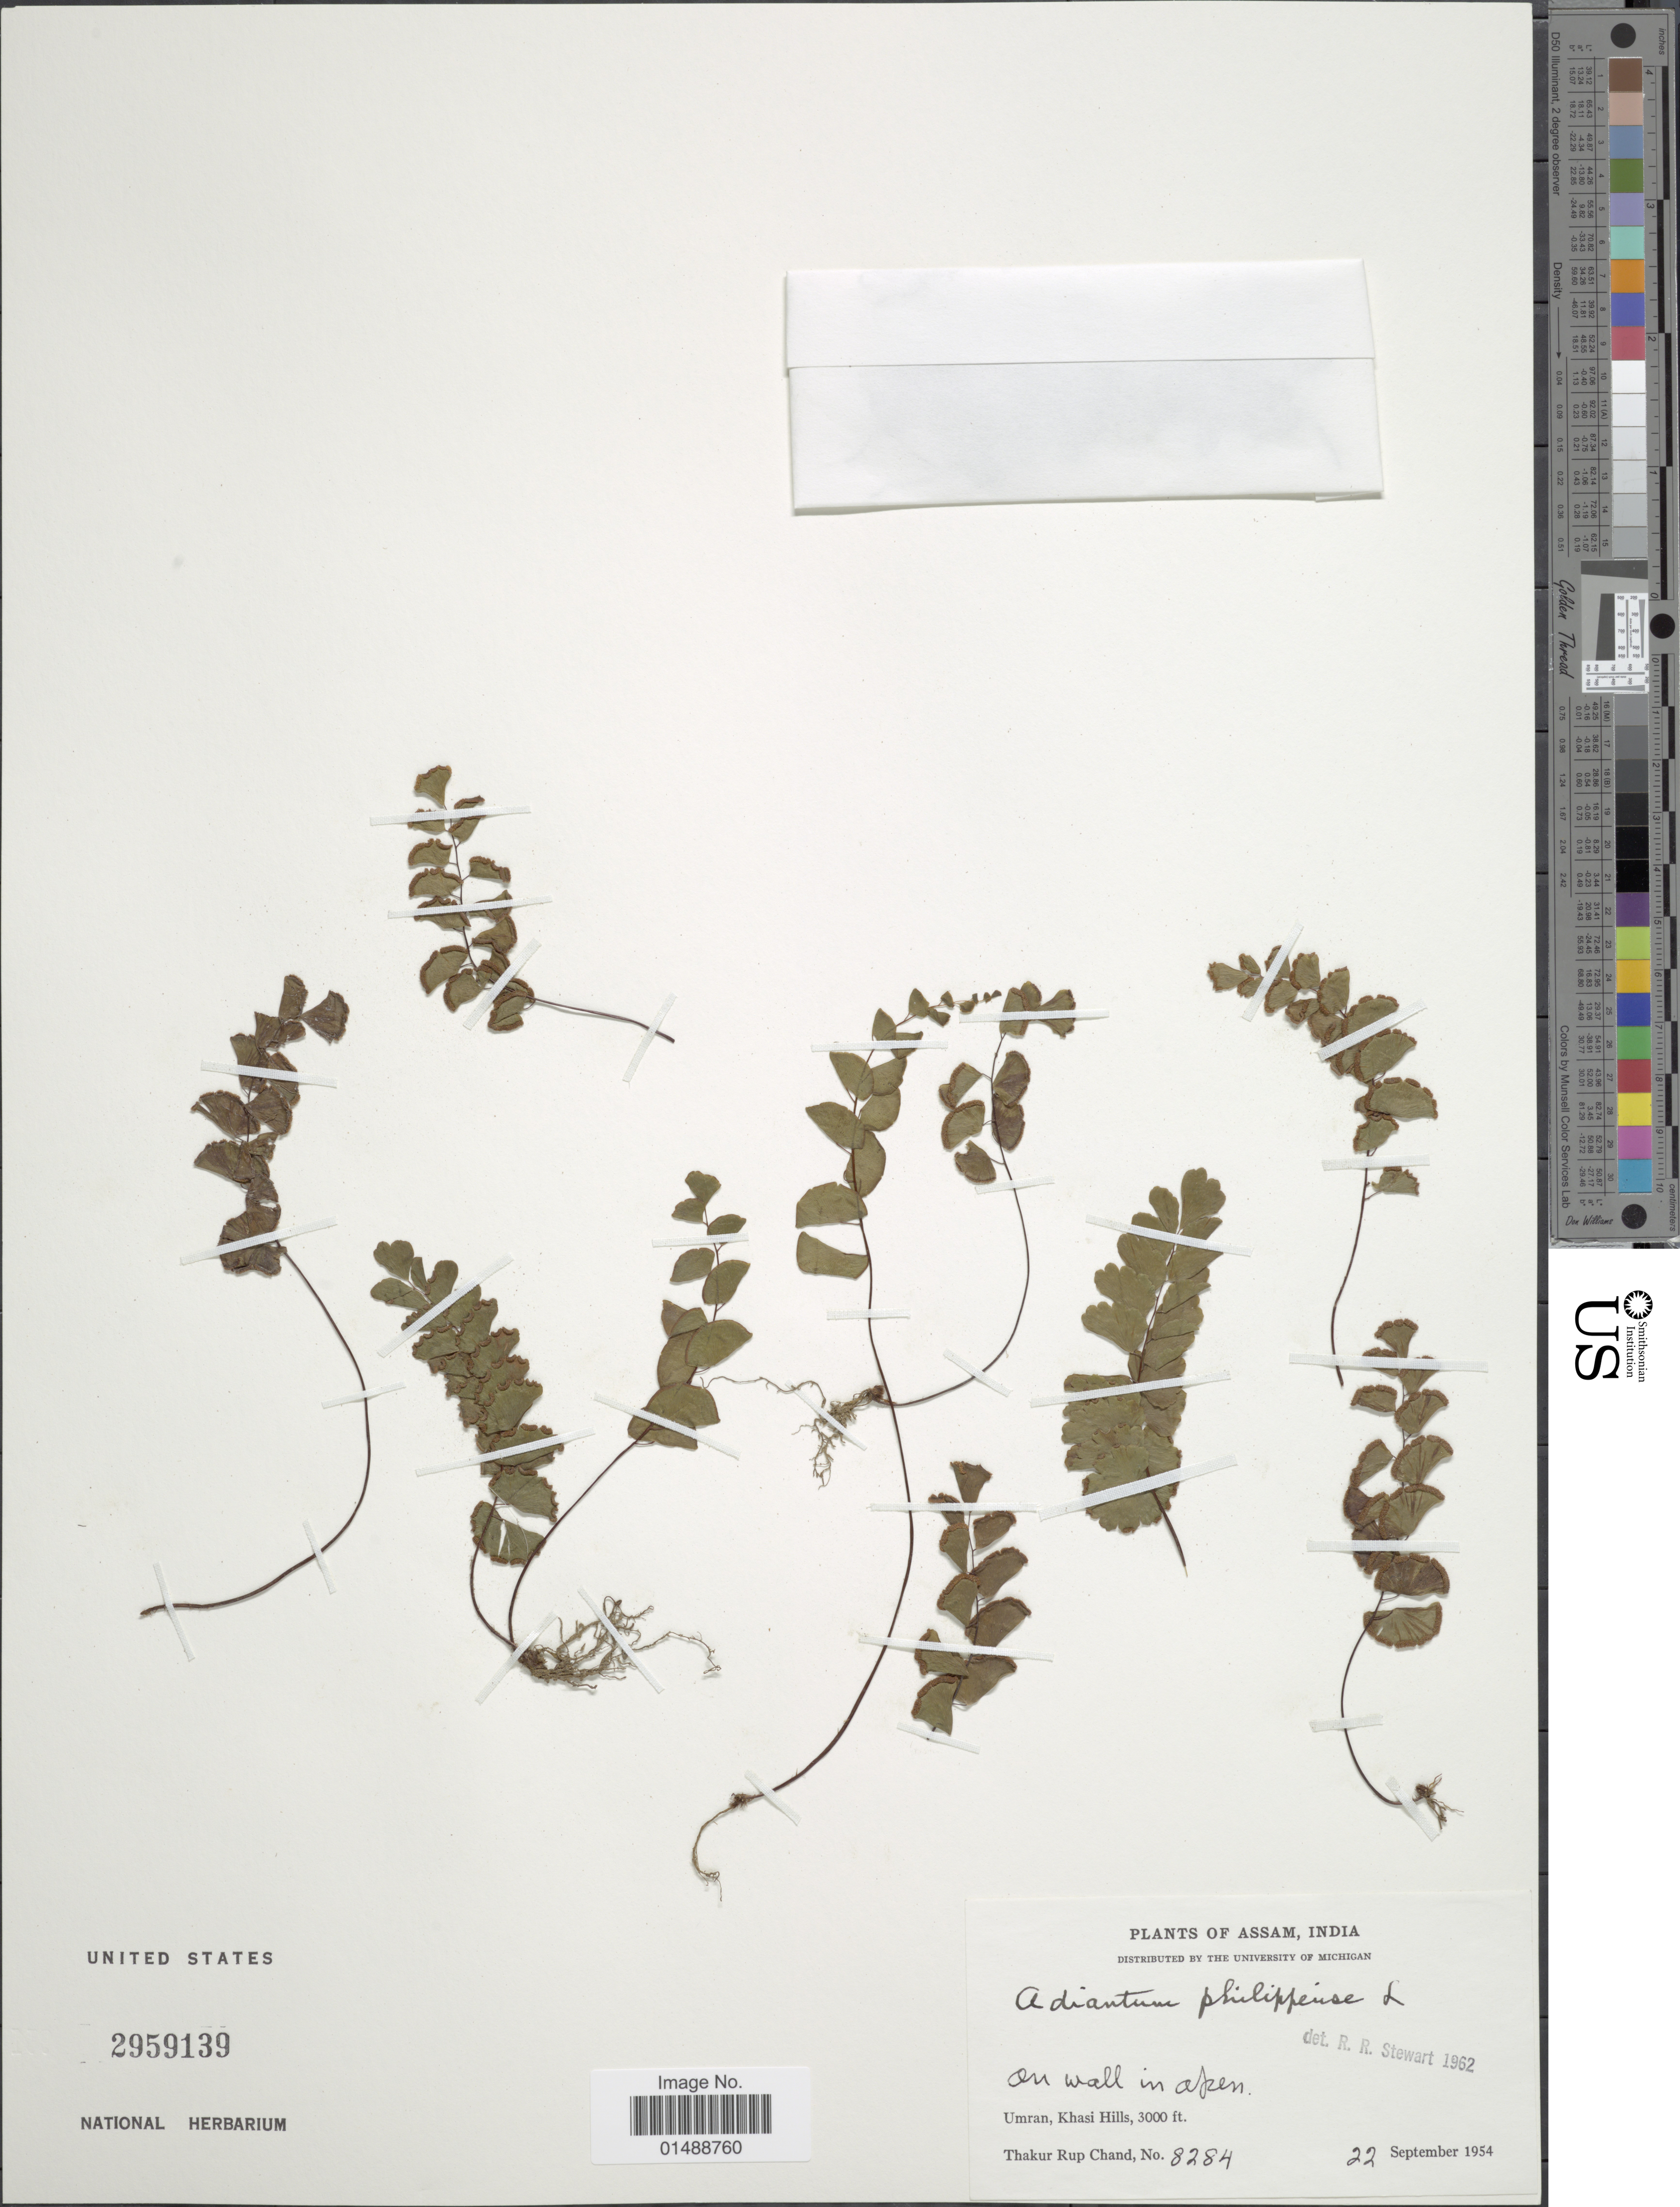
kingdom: Plantae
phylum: Tracheophyta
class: Polypodiopsida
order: Polypodiales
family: Pteridaceae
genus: Adiantum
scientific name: Adiantum philippense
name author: L.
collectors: T. R. Chand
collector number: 8284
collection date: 1954-09-22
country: India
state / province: Meghalaya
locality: Assam, India, Umran, Khasi Hills.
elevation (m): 914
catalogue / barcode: US 2959139